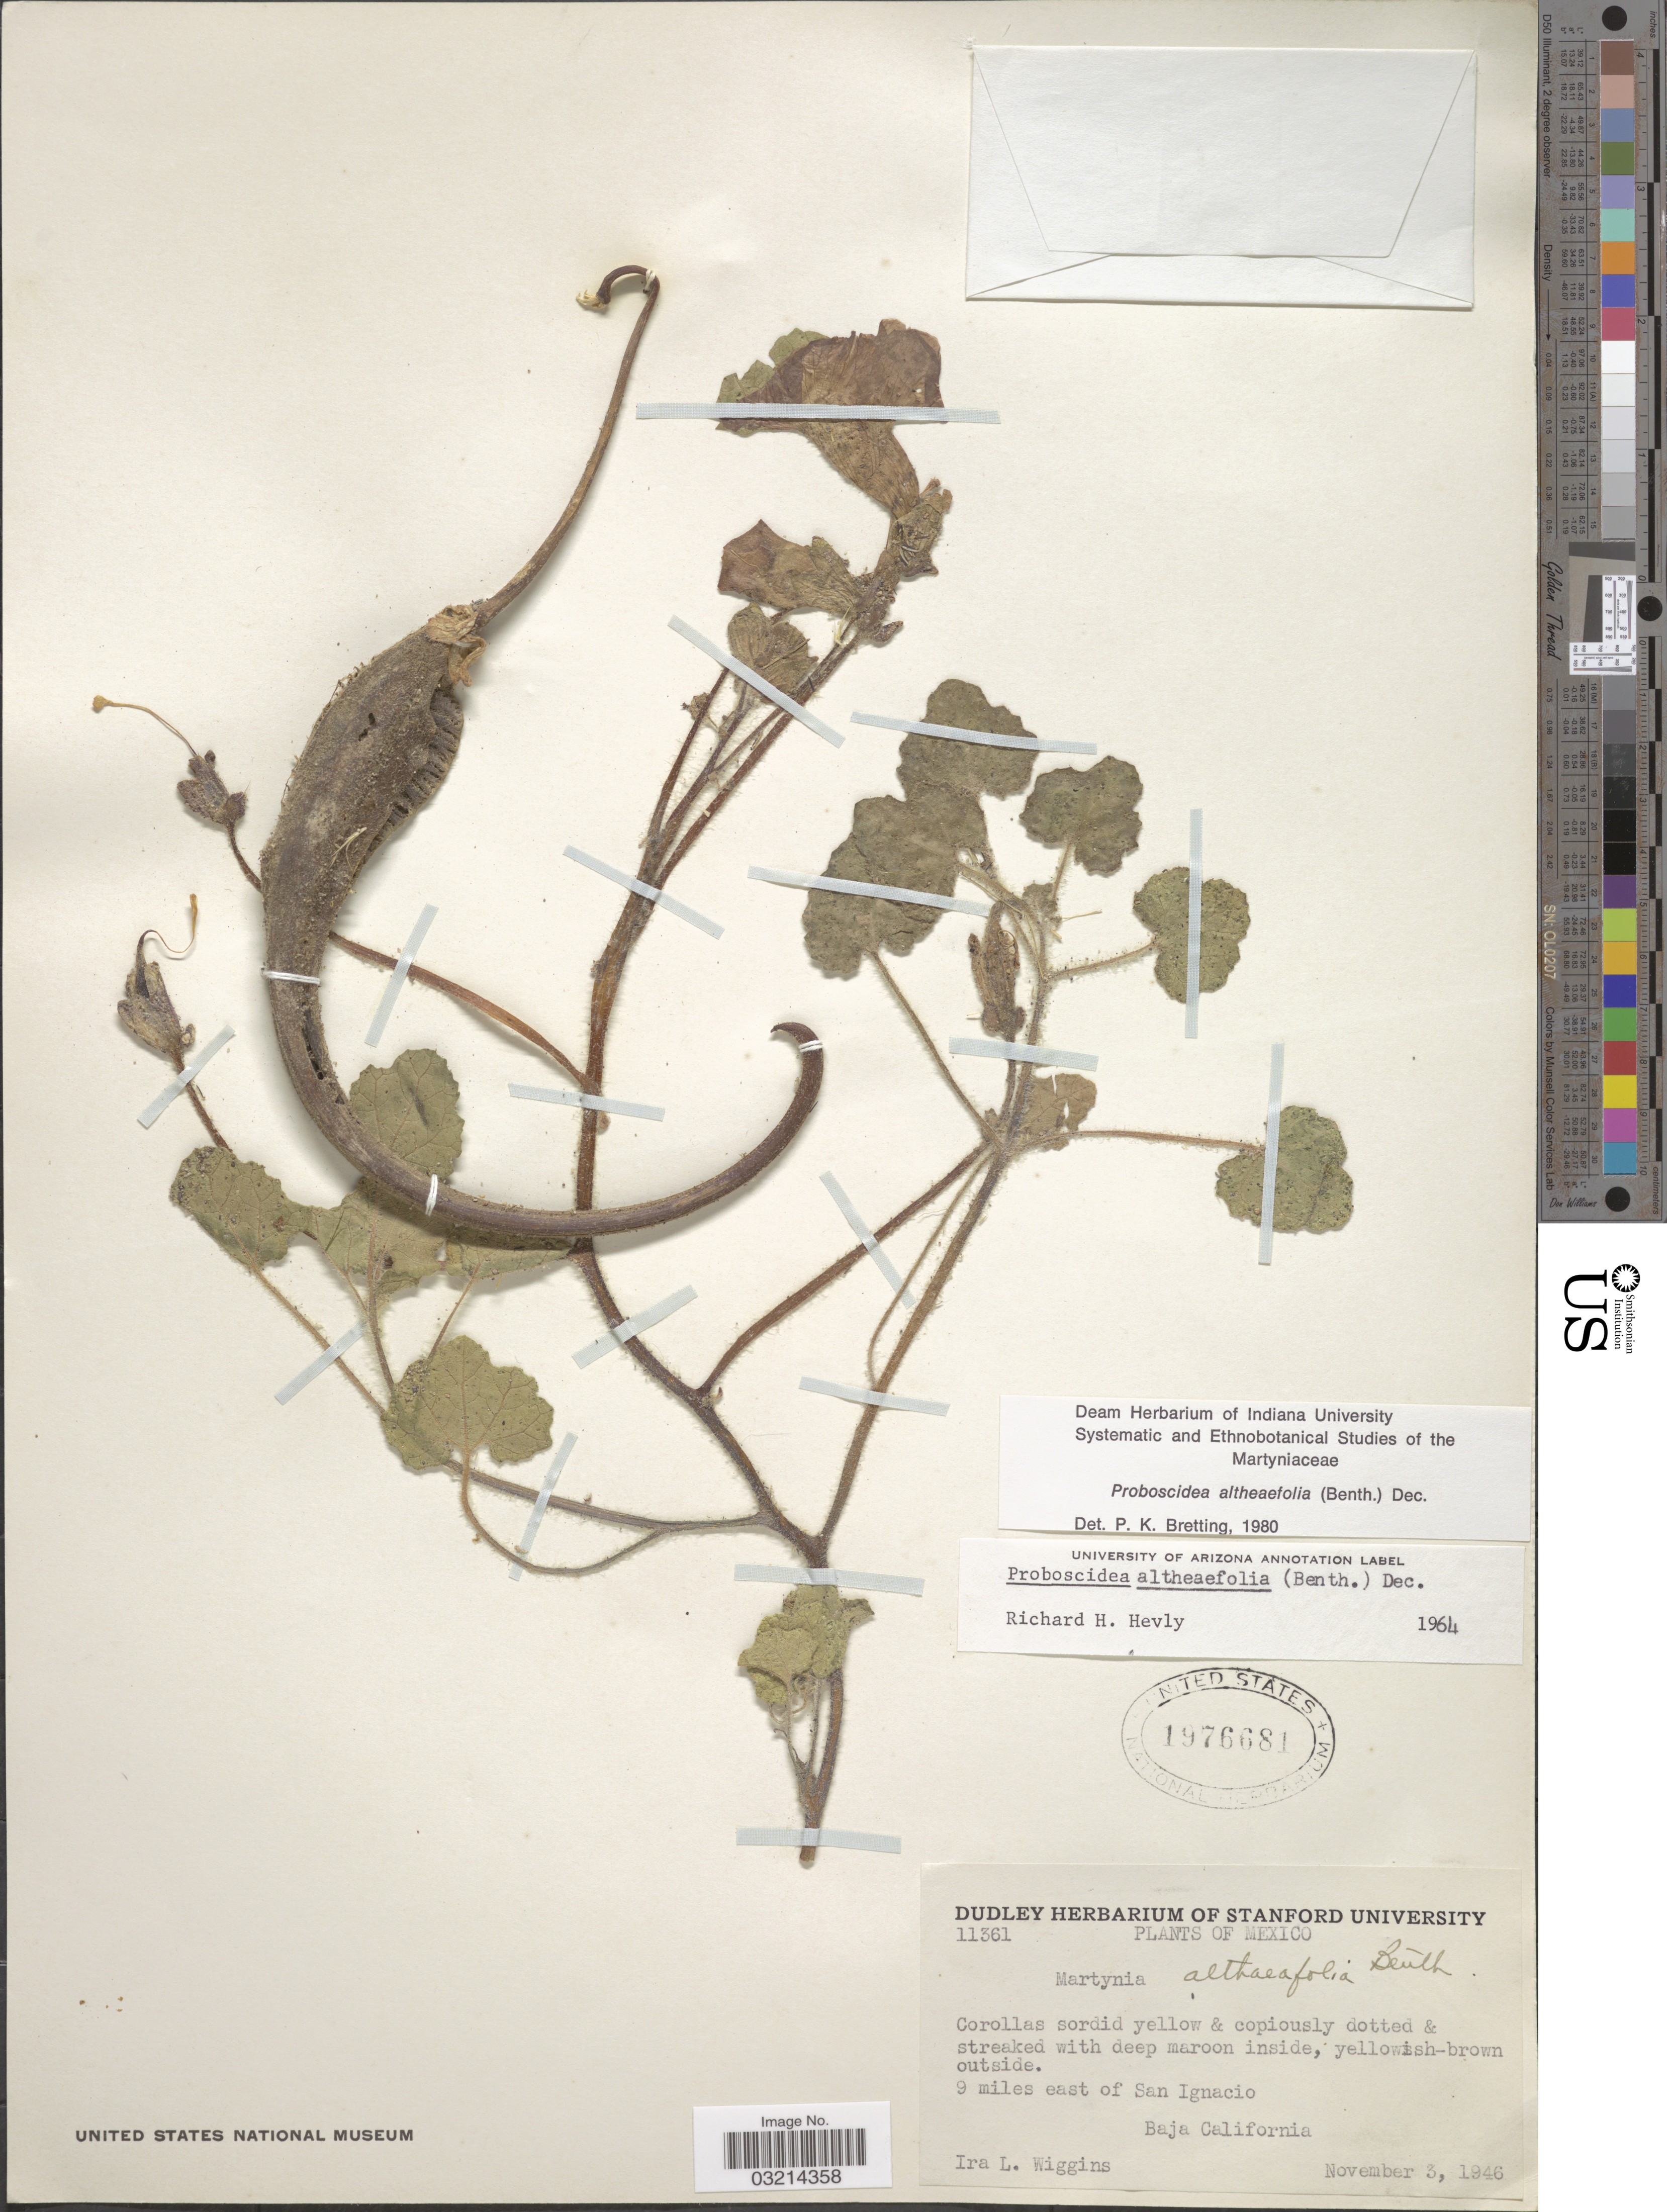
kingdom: Plantae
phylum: Tracheophyta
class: Magnoliopsida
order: Lamiales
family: Martyniaceae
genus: Proboscidea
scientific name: Proboscidea althaeifolia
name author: (Benth.) Decne.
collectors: I. L. Wiggins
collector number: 11361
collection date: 1946-11-03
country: Mexico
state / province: Baja California Sur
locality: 9 miles east of San Ignacio.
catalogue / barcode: US 1976681